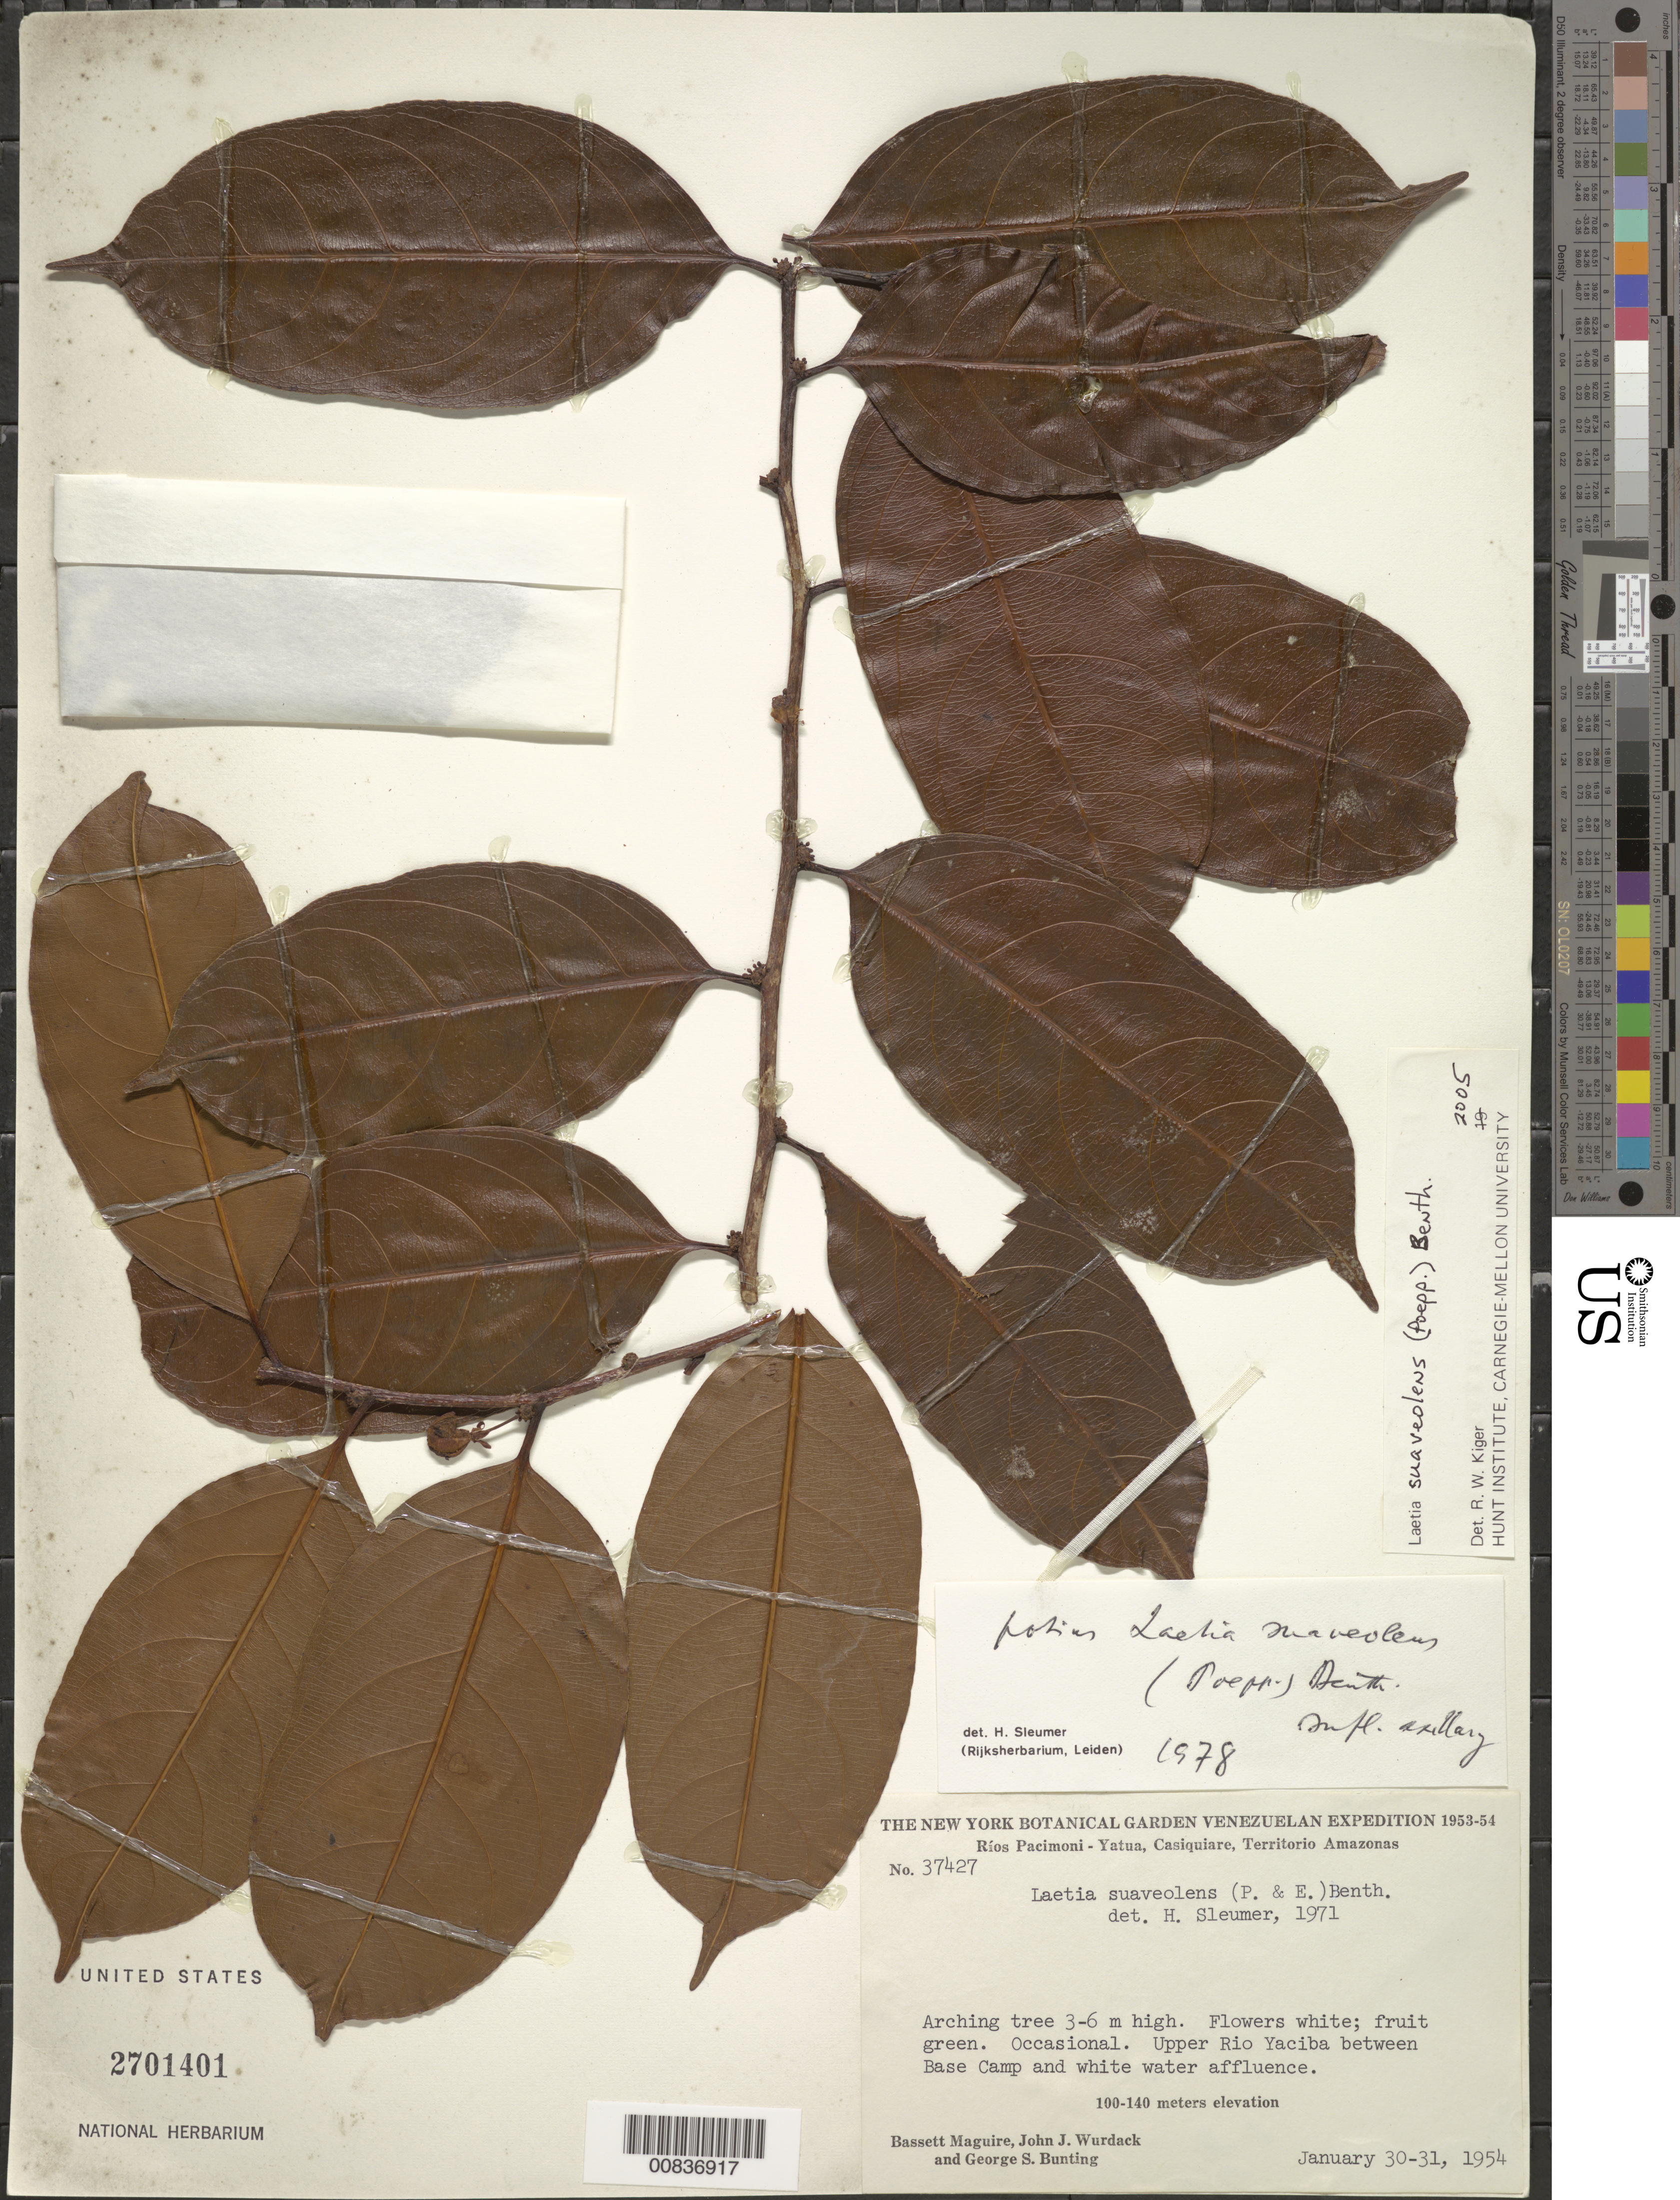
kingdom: Plantae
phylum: Tracheophyta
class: Magnoliopsida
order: Malpighiales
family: Salicaceae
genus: Laetia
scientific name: Laetia suaveolens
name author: (Poepp.) Benth.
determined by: Kiger, R. W.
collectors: B. Maguire, J. J. Wurdack & G. S. Bunting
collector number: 37427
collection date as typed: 30-Jan-54 to 31-Jan-54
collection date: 1954-01-30/1954-01-31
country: Venezuela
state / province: Amazonas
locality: Ríos Pacimoni - Yatua, Casiquiare, upper Río Yaciba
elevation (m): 100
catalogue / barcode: US 2701401